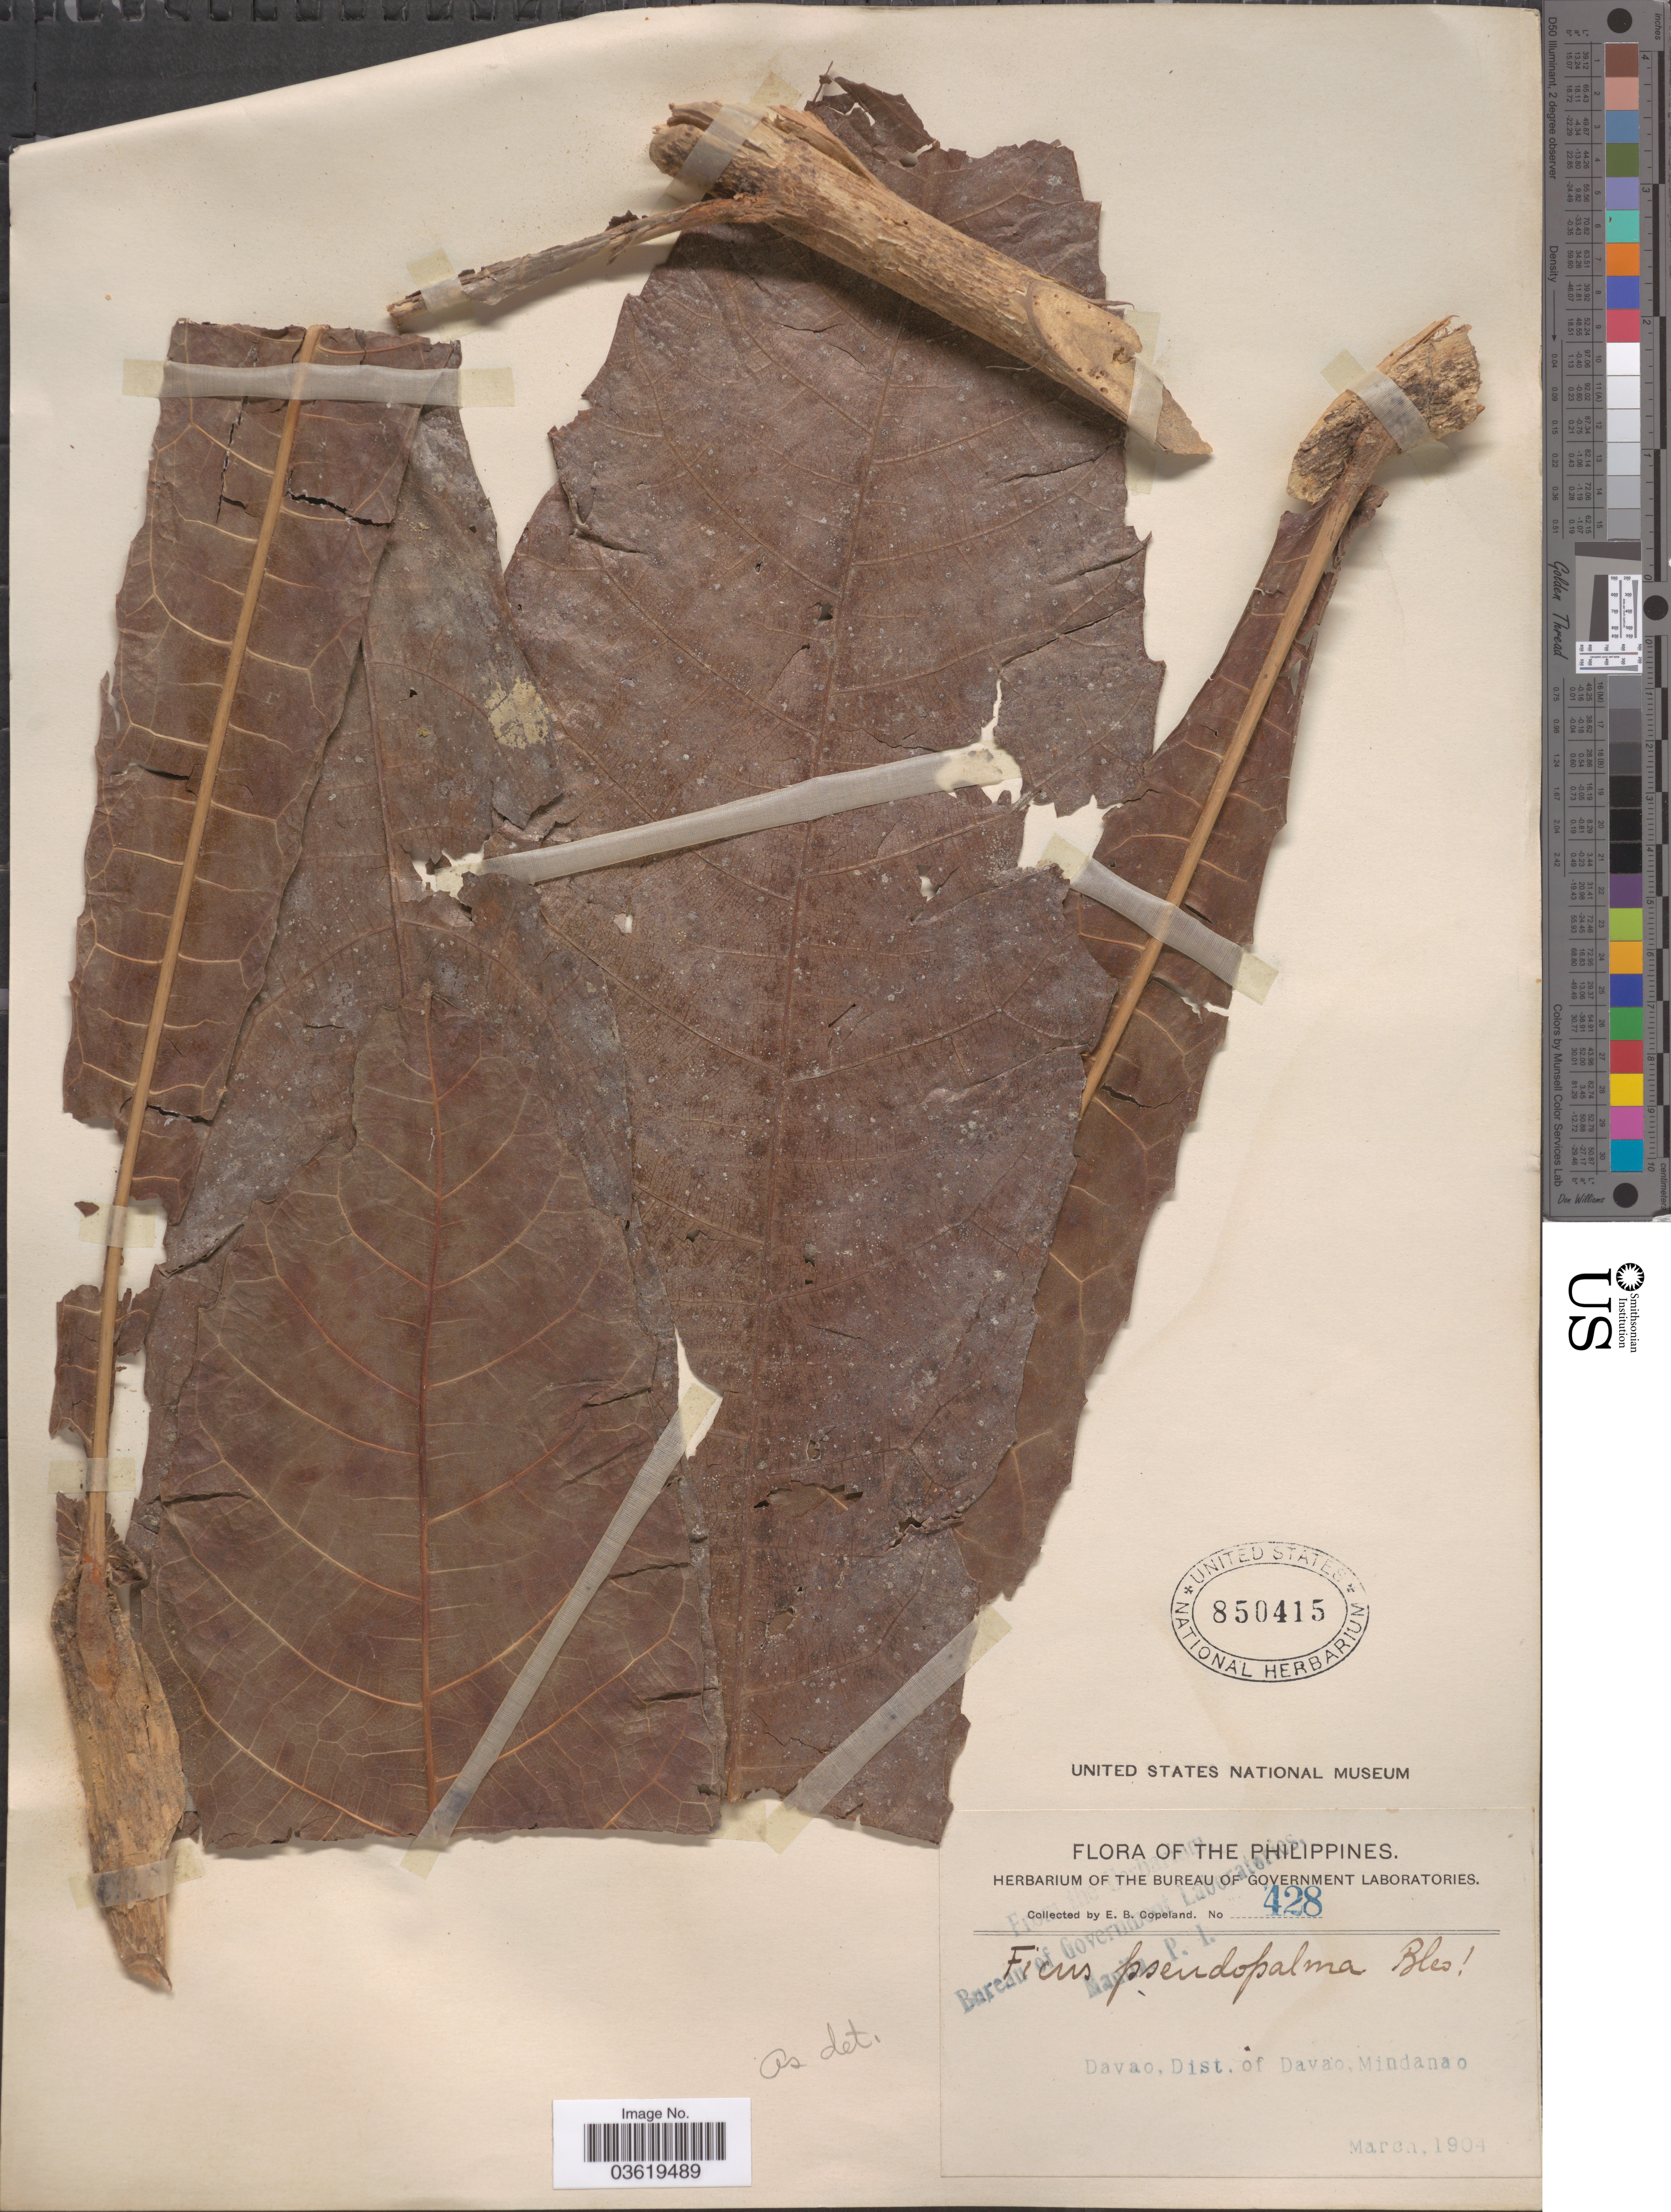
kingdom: Plantae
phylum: Tracheophyta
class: Magnoliopsida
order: Rosales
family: Moraceae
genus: Ficus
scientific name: Ficus pseudopalma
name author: Blanco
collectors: E. B. Copeland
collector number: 428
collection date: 1904-03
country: Philippines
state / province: Davao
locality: Dist. of Davao, Mindanao.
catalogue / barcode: US 850415